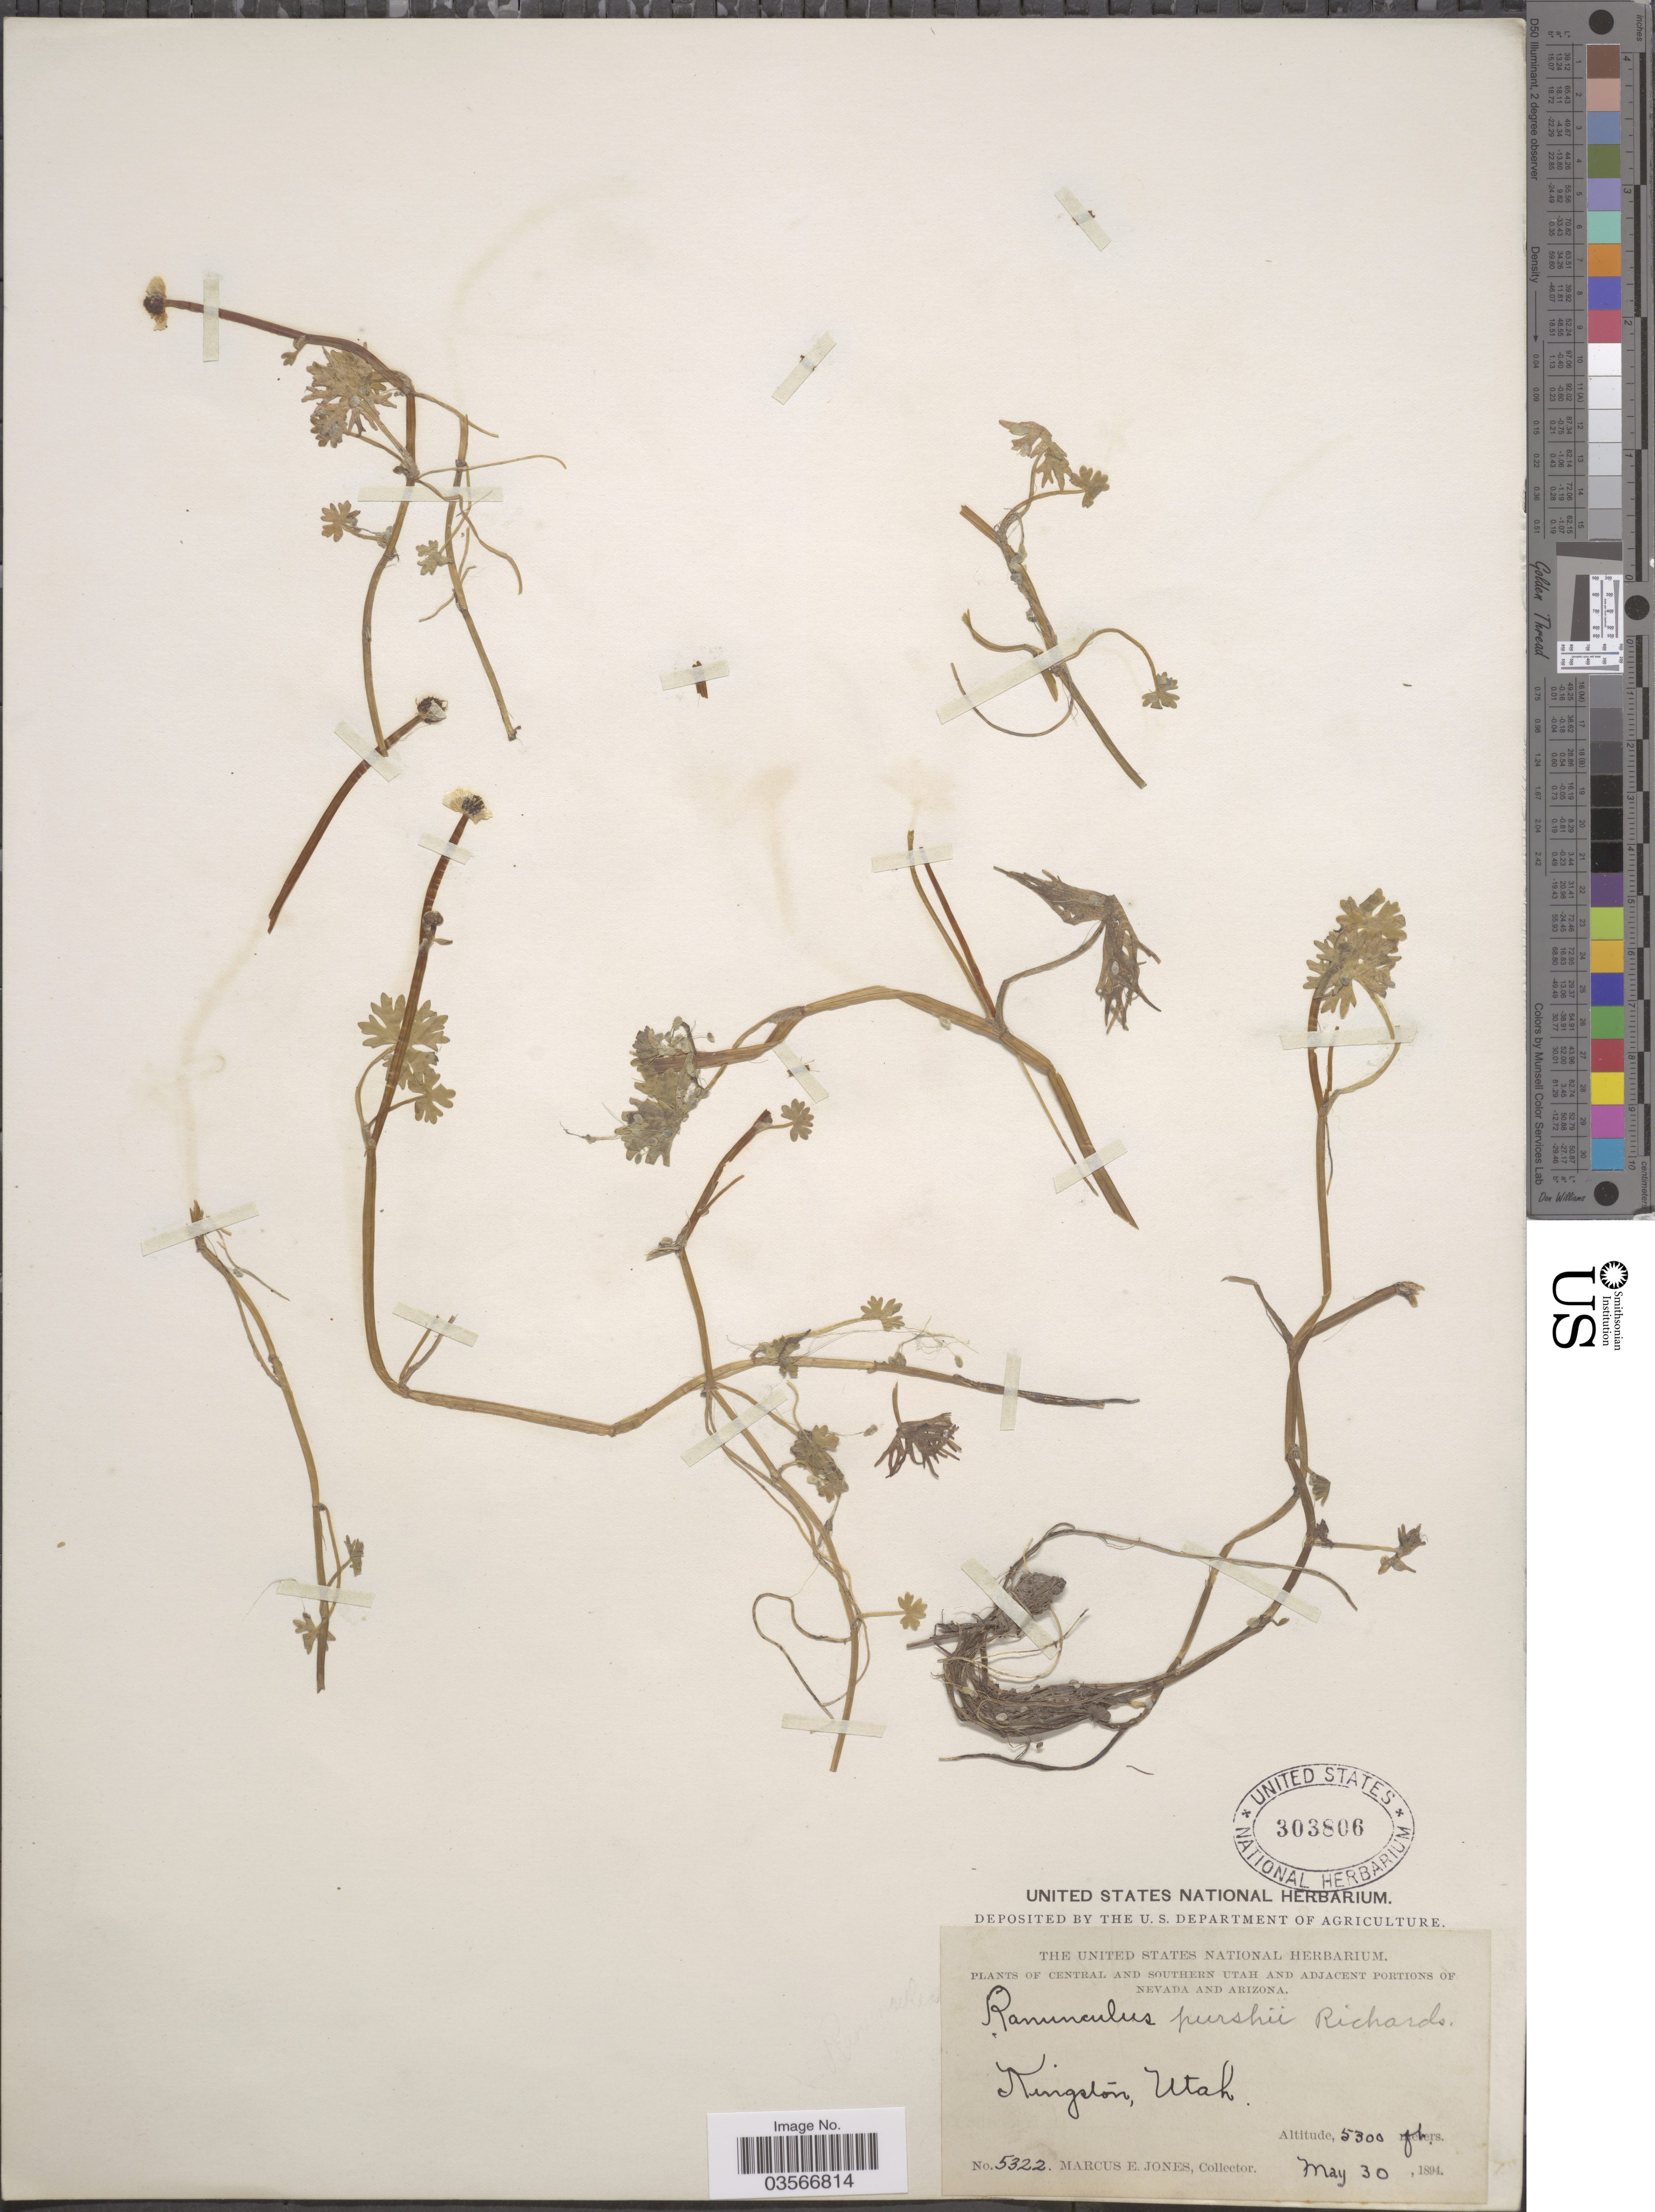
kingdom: Plantae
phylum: Tracheophyta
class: Magnoliopsida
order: Ranunculales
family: Ranunculaceae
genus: Ranunculus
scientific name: Ranunculus gmelinii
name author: DC.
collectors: M. E. Jones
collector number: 5322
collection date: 1894-05-30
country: United States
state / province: Utah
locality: Central and Southern Utah. Kingston.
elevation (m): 1615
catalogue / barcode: US 303806